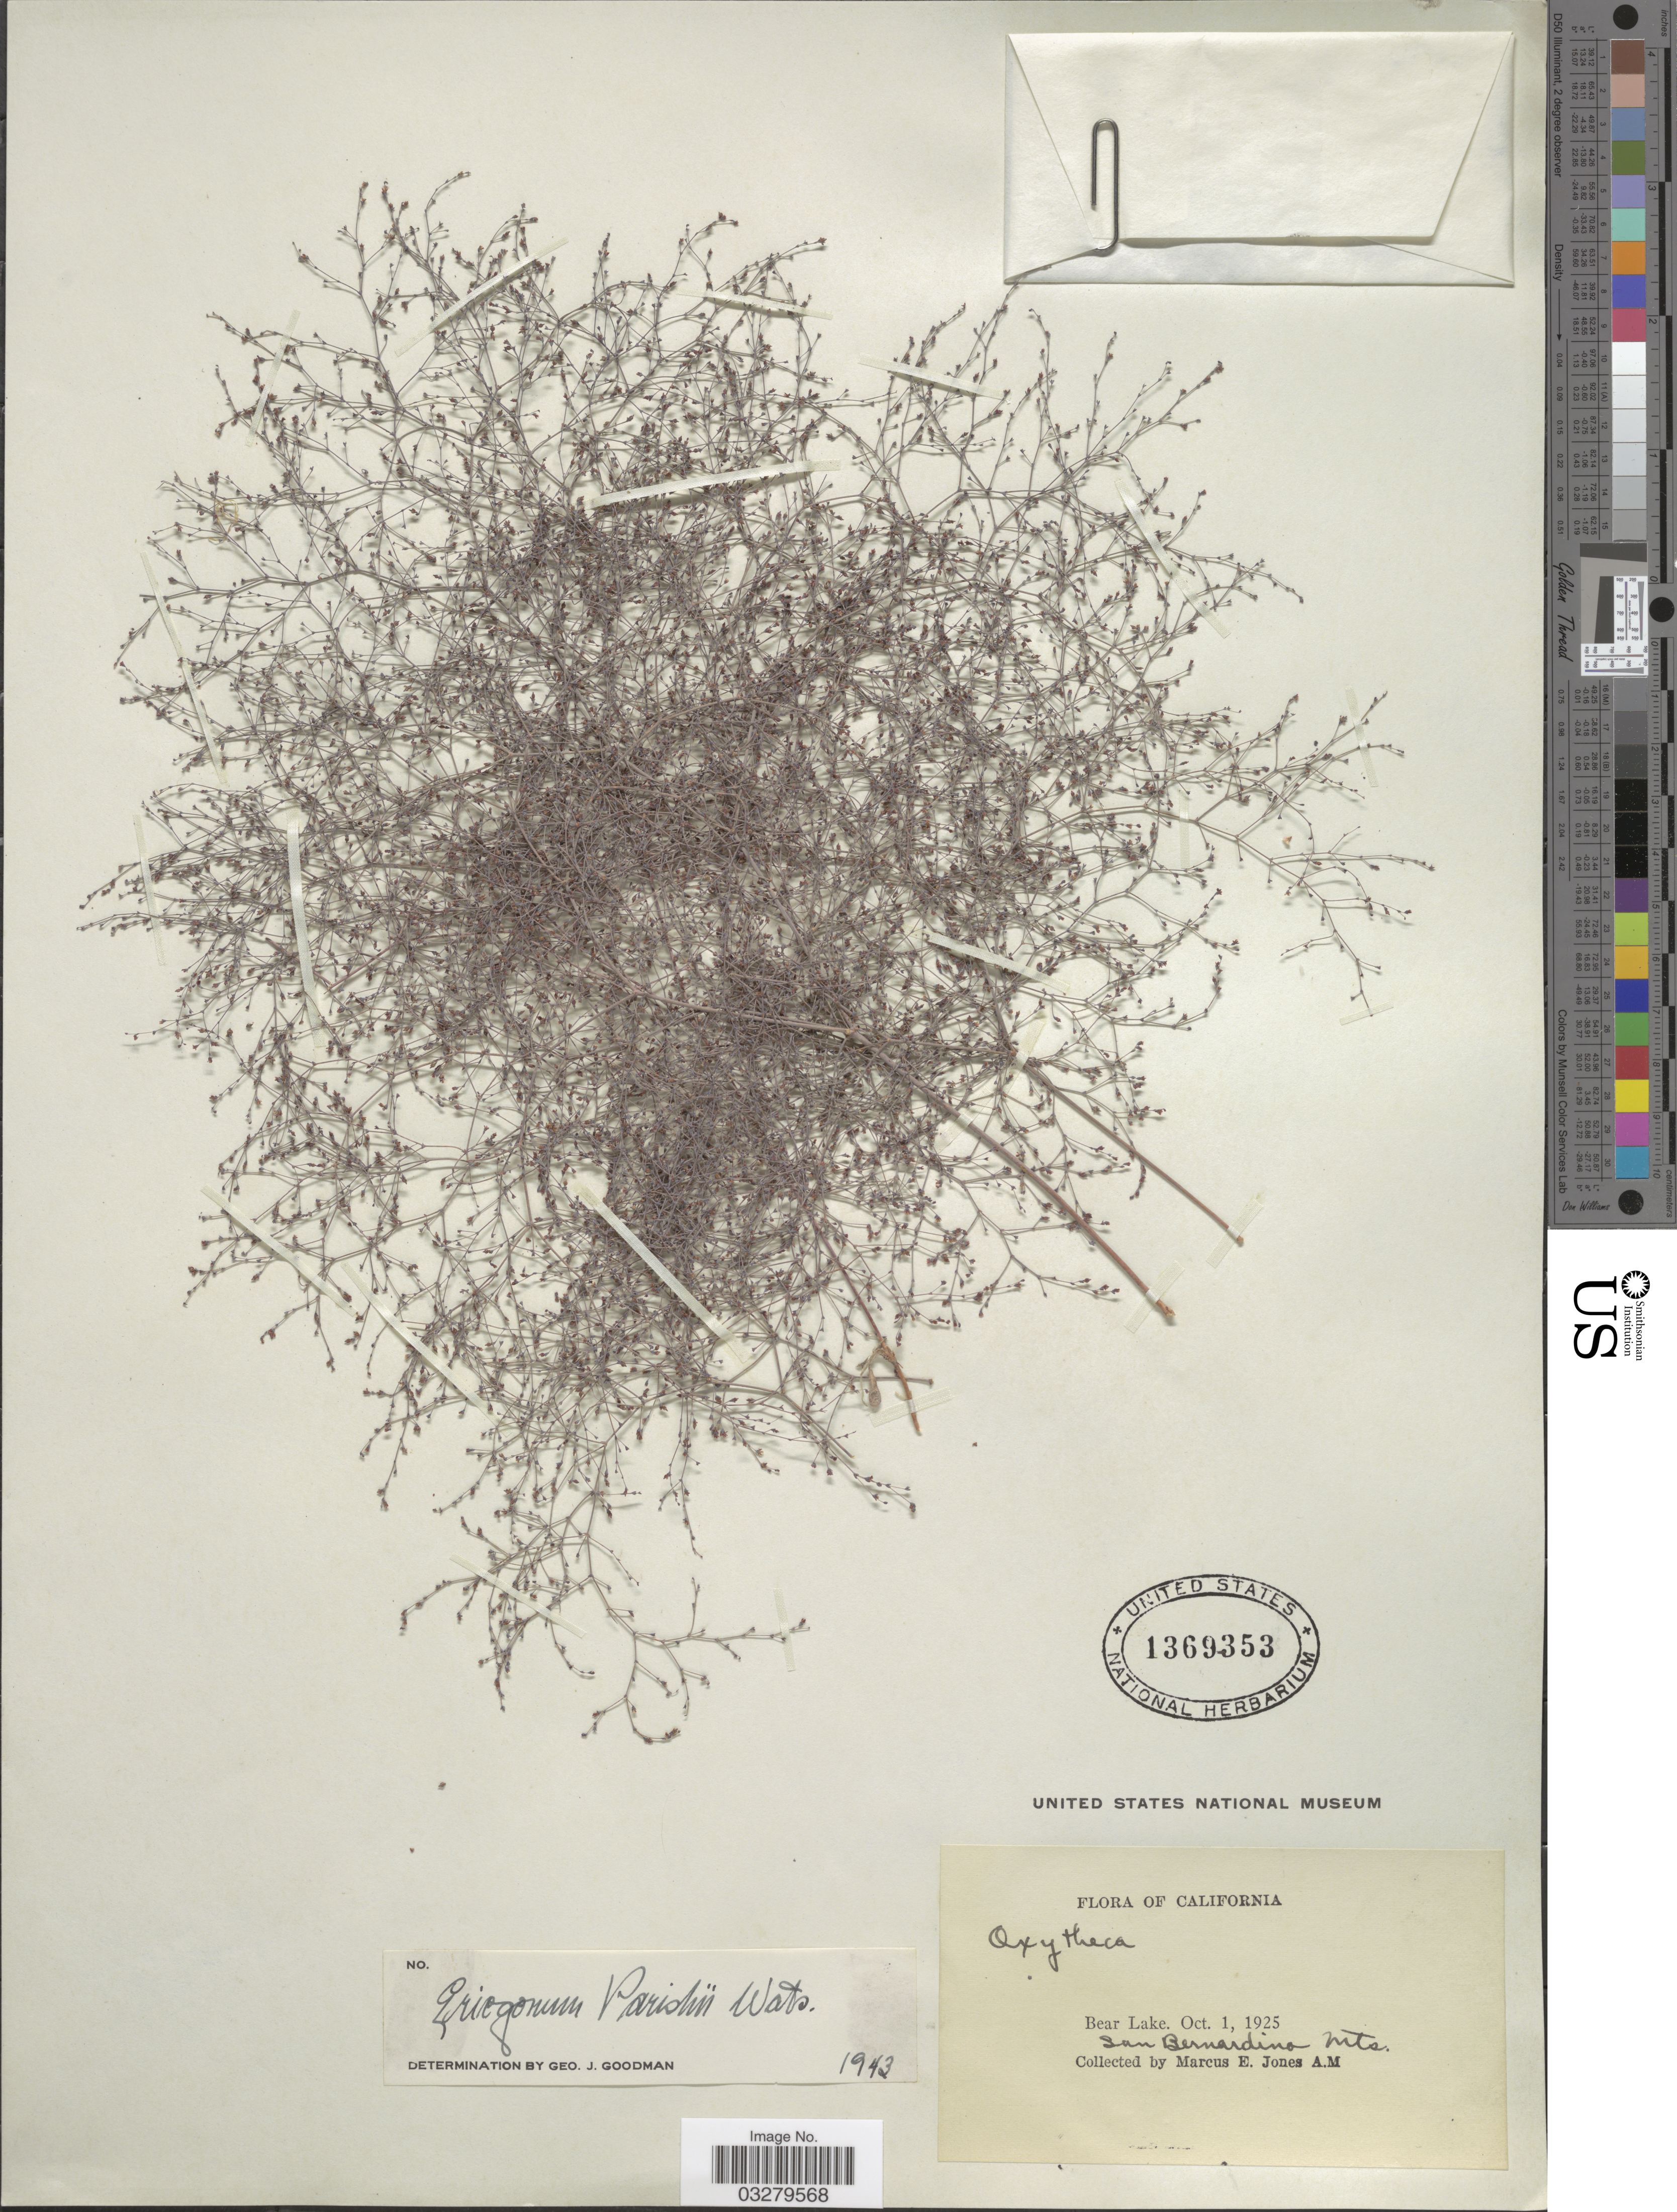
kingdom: Plantae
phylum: Tracheophyta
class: Magnoliopsida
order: Caryophyllales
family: Polygonaceae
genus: Eriogonum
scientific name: Eriogonum parishii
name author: S. Watson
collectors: M. E. Jones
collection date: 1925-10-01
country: United States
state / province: California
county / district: San Bernardino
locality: Bear Lake. San Bernardino Mts.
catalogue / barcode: US 1369353